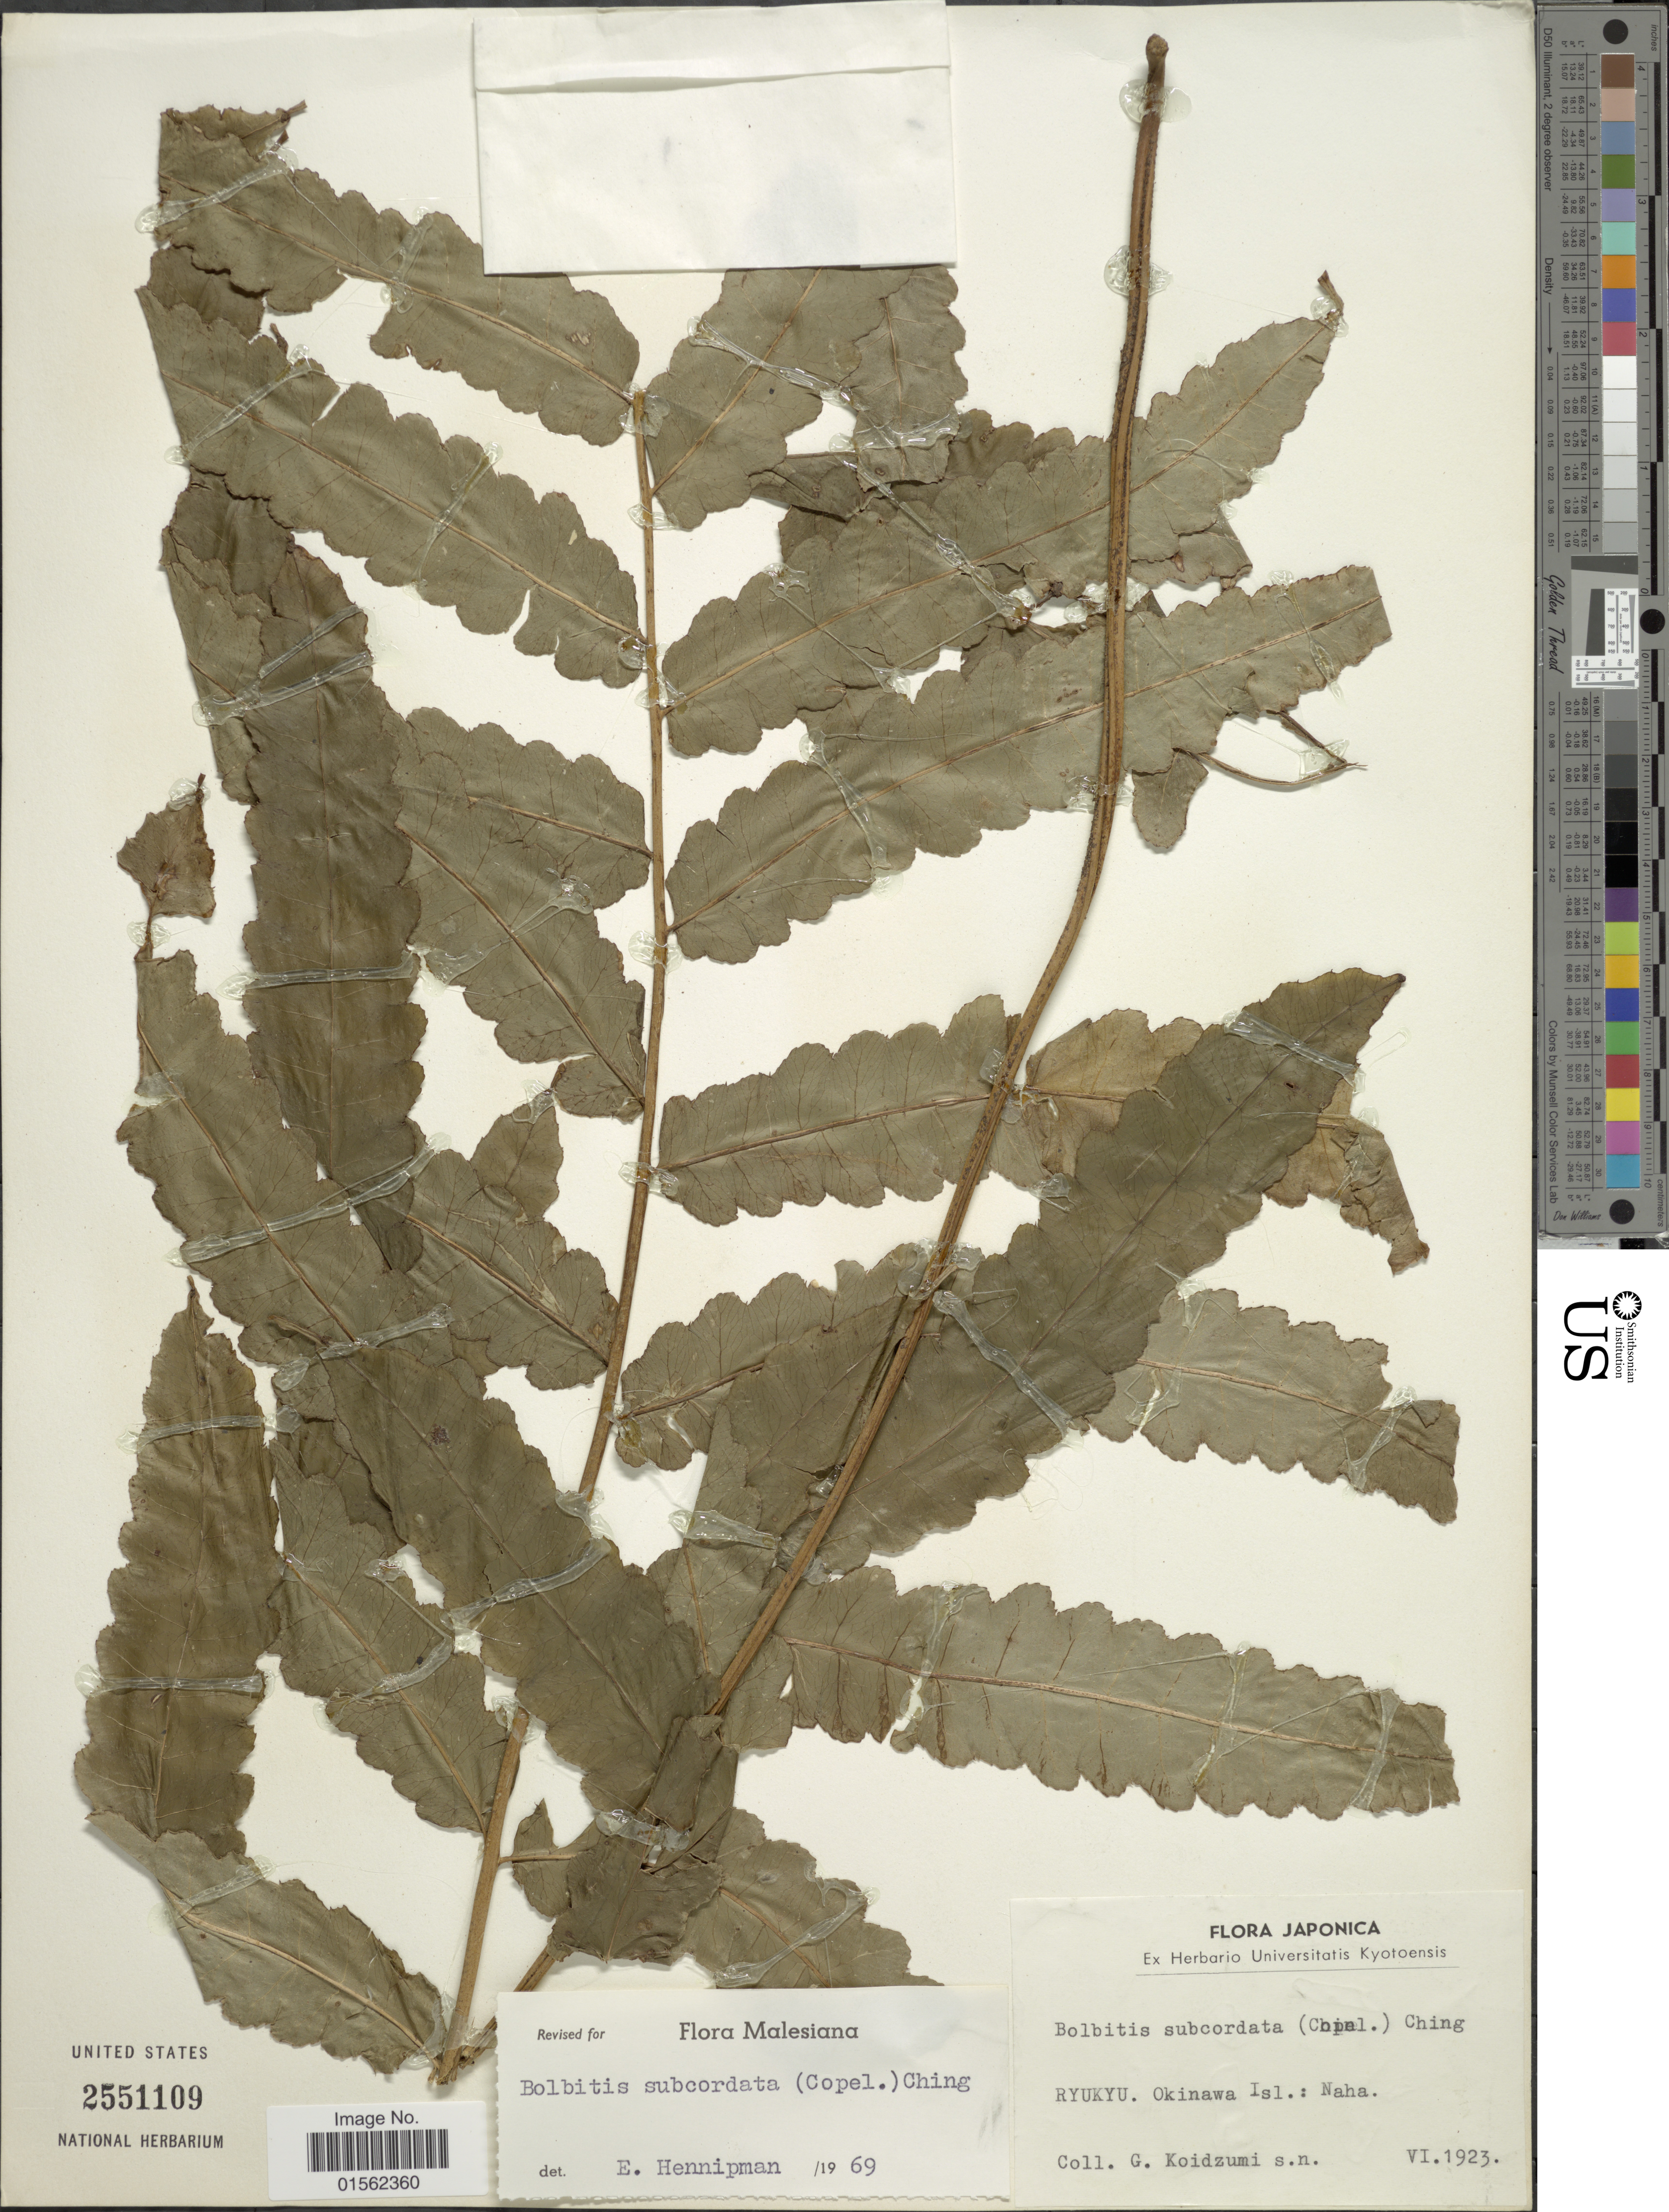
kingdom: Plantae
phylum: Tracheophyta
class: Polypodiopsida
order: Polypodiales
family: Dryopteridaceae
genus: Bolbitis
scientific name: Bolbitis subcordata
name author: (Copel.) Ching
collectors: G. Koidzumi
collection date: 1923-05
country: Japan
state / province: Okinawa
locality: Ryukyu, Okinawa Isl. Naha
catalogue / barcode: US 2551109